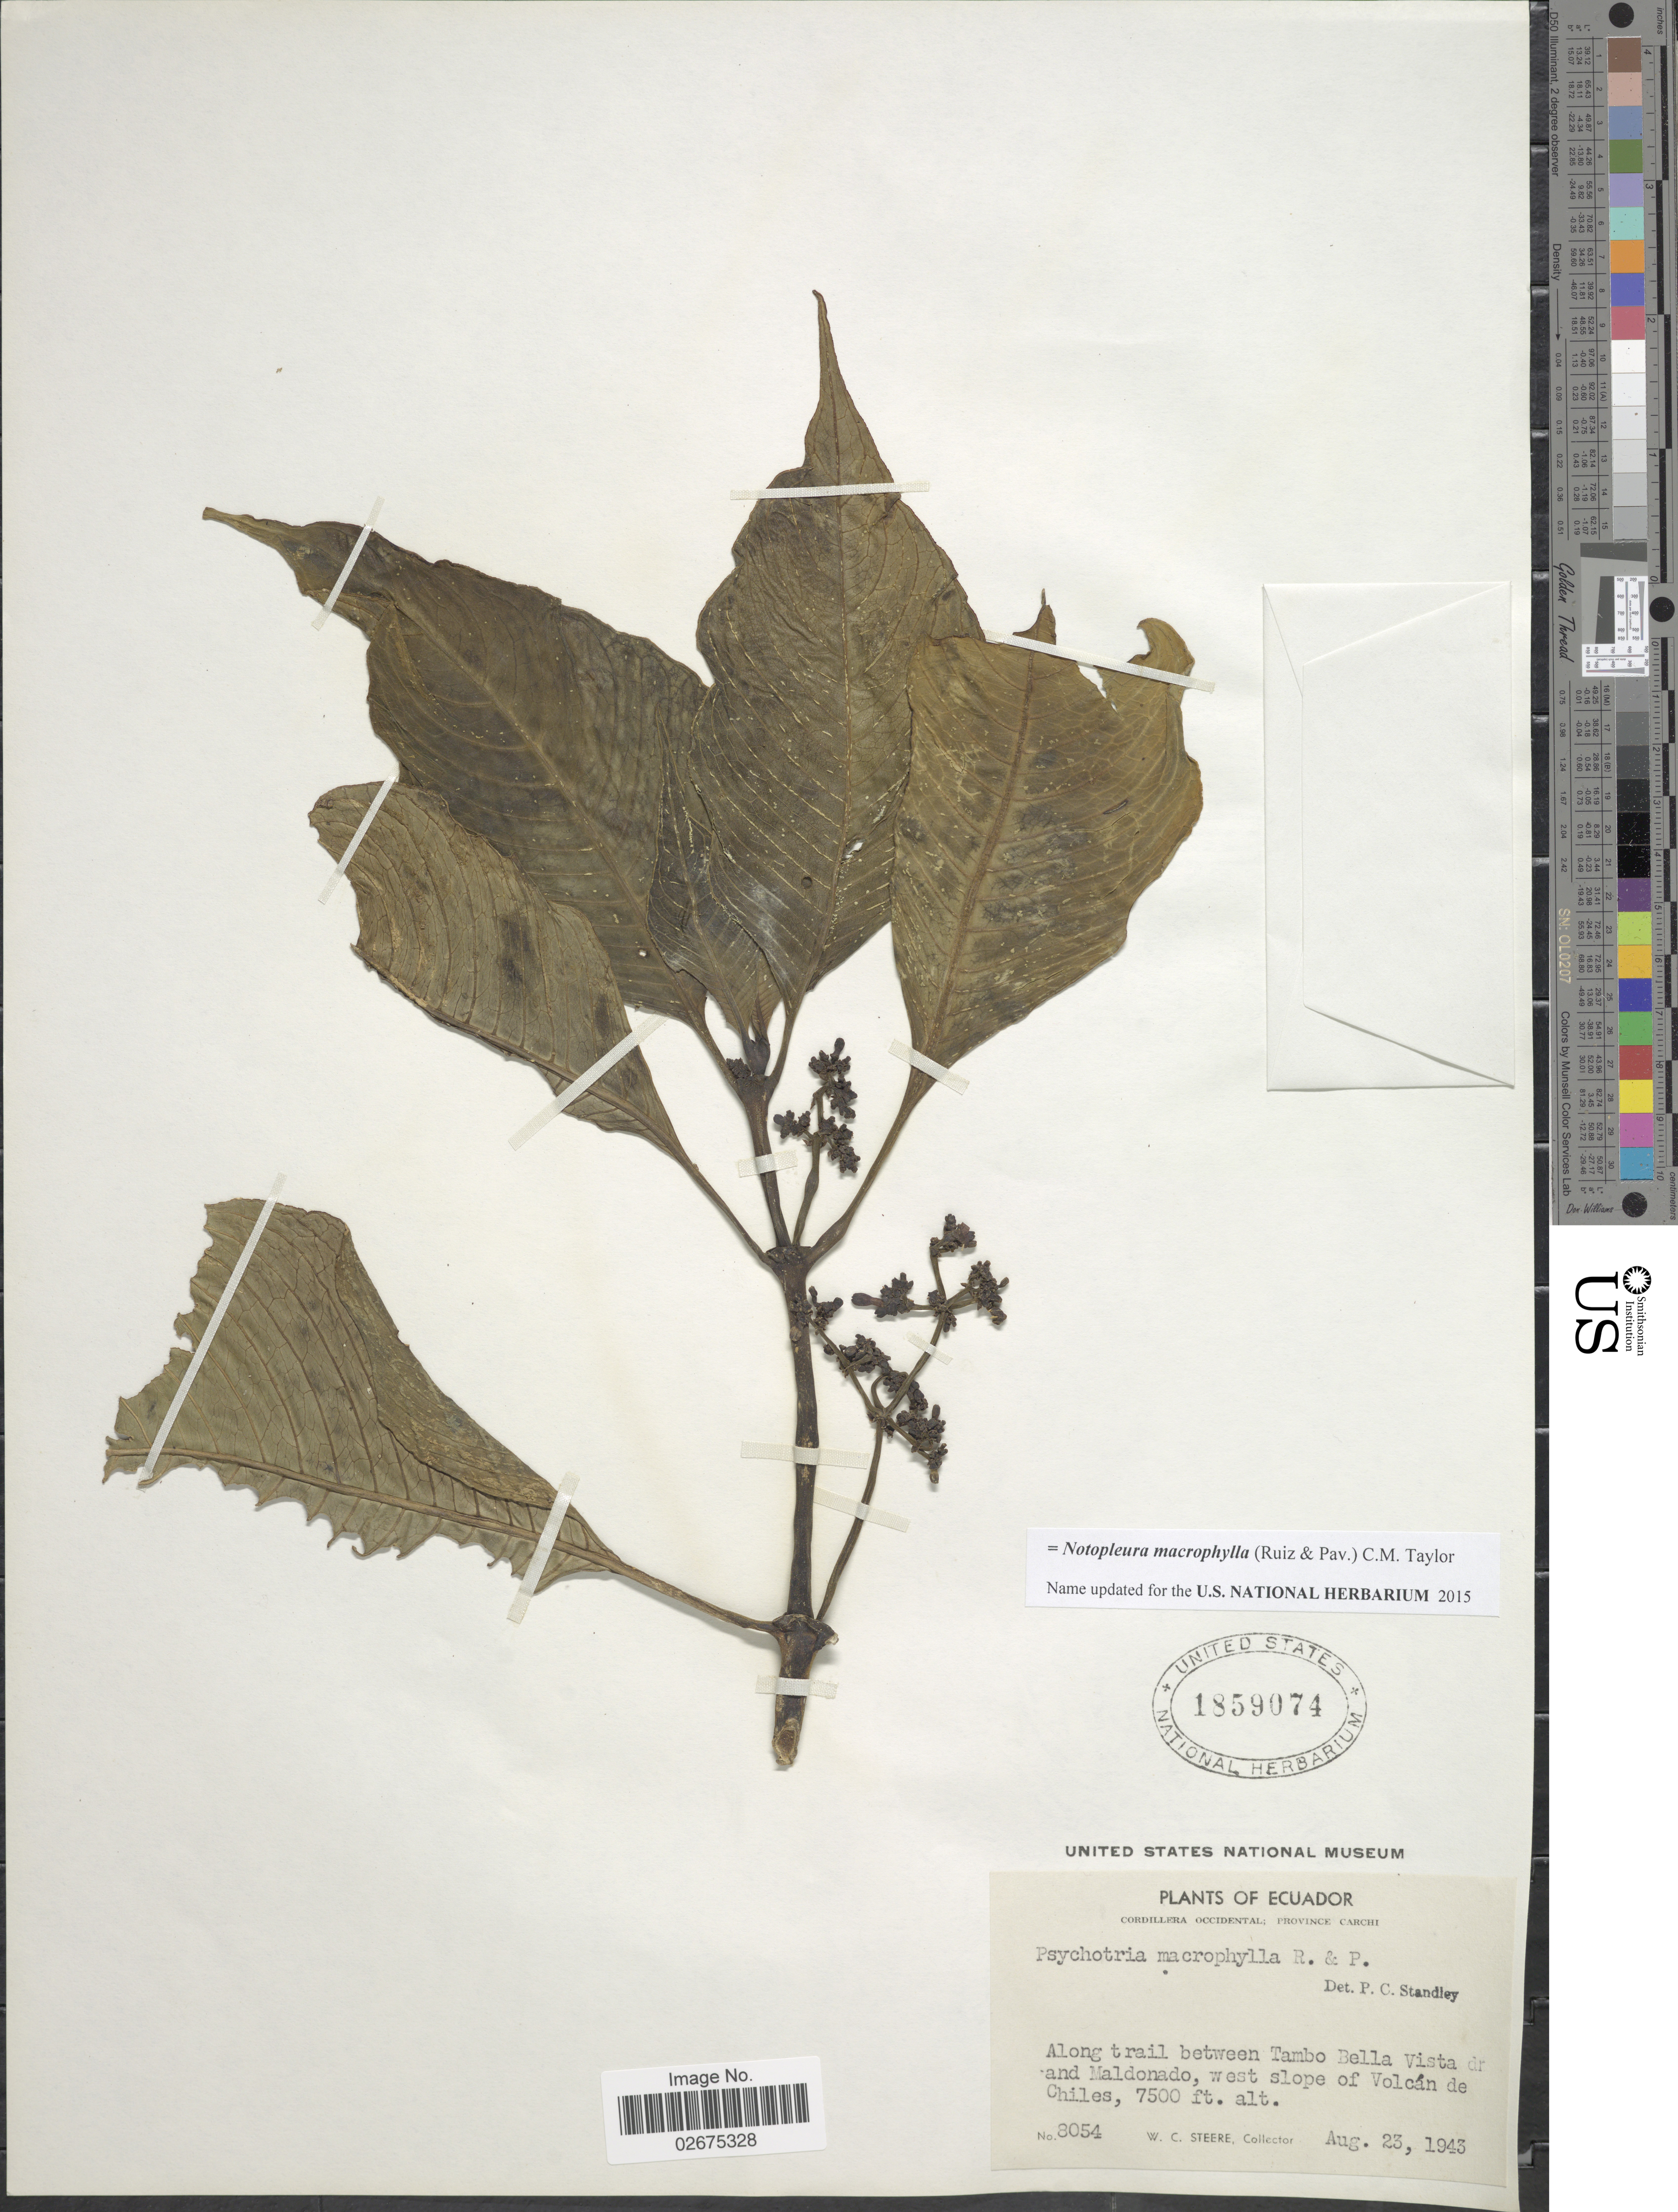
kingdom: Plantae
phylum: Tracheophyta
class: Magnoliopsida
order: Gentianales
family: Rubiaceae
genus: Notopleura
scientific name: Notopleura macrophylla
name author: (Ruiz & Pav.) C.M. Taylor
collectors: W. C. Steere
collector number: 8054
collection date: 1943-08-23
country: Ecuador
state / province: Carchi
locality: Cordillera Occidental; Along trail between Tambo Bella Vista dr and Maldonado, west slope of Volcán de Chiles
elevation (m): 2286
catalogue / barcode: US 1859074